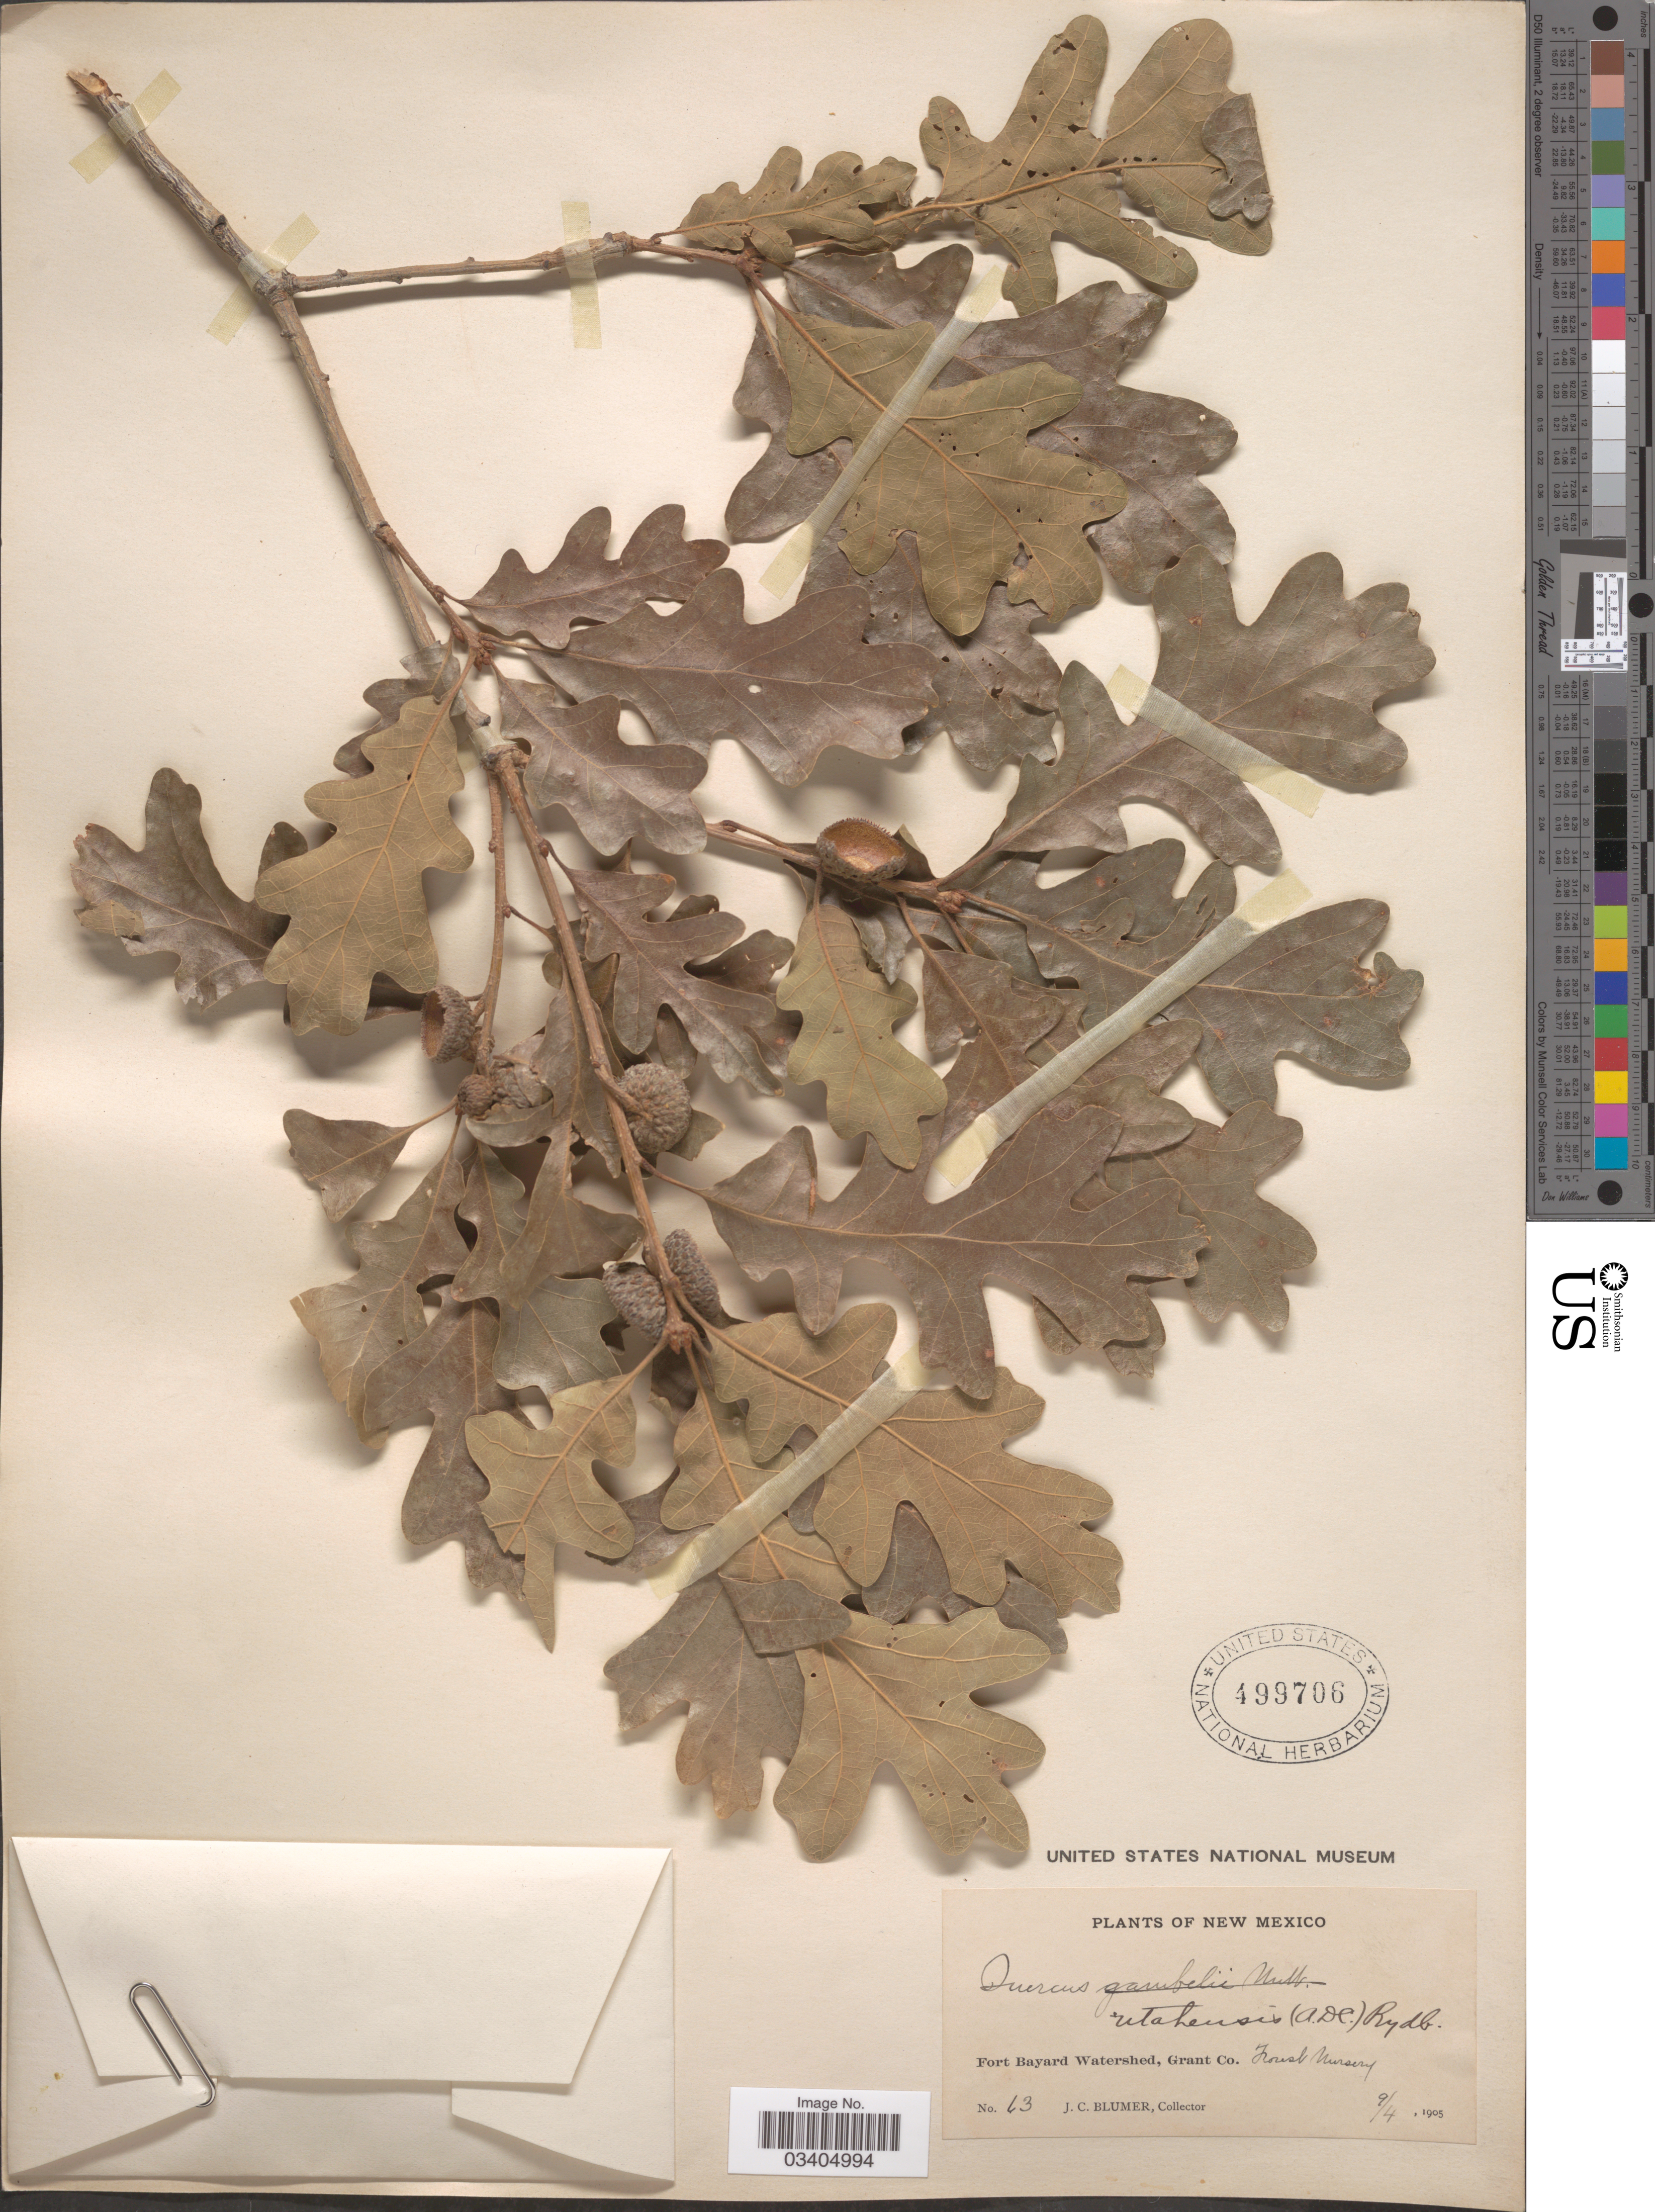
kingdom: Plantae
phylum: Tracheophyta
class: Magnoliopsida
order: Fagales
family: Fagaceae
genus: Quercus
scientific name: Quercus gambelii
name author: Nutt.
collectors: J. C. Blumer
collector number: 63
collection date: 1905-09-04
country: United States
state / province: New Mexico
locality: Fort Bayard Watershed, Grant Co. Forest Nursery.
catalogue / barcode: US 499706